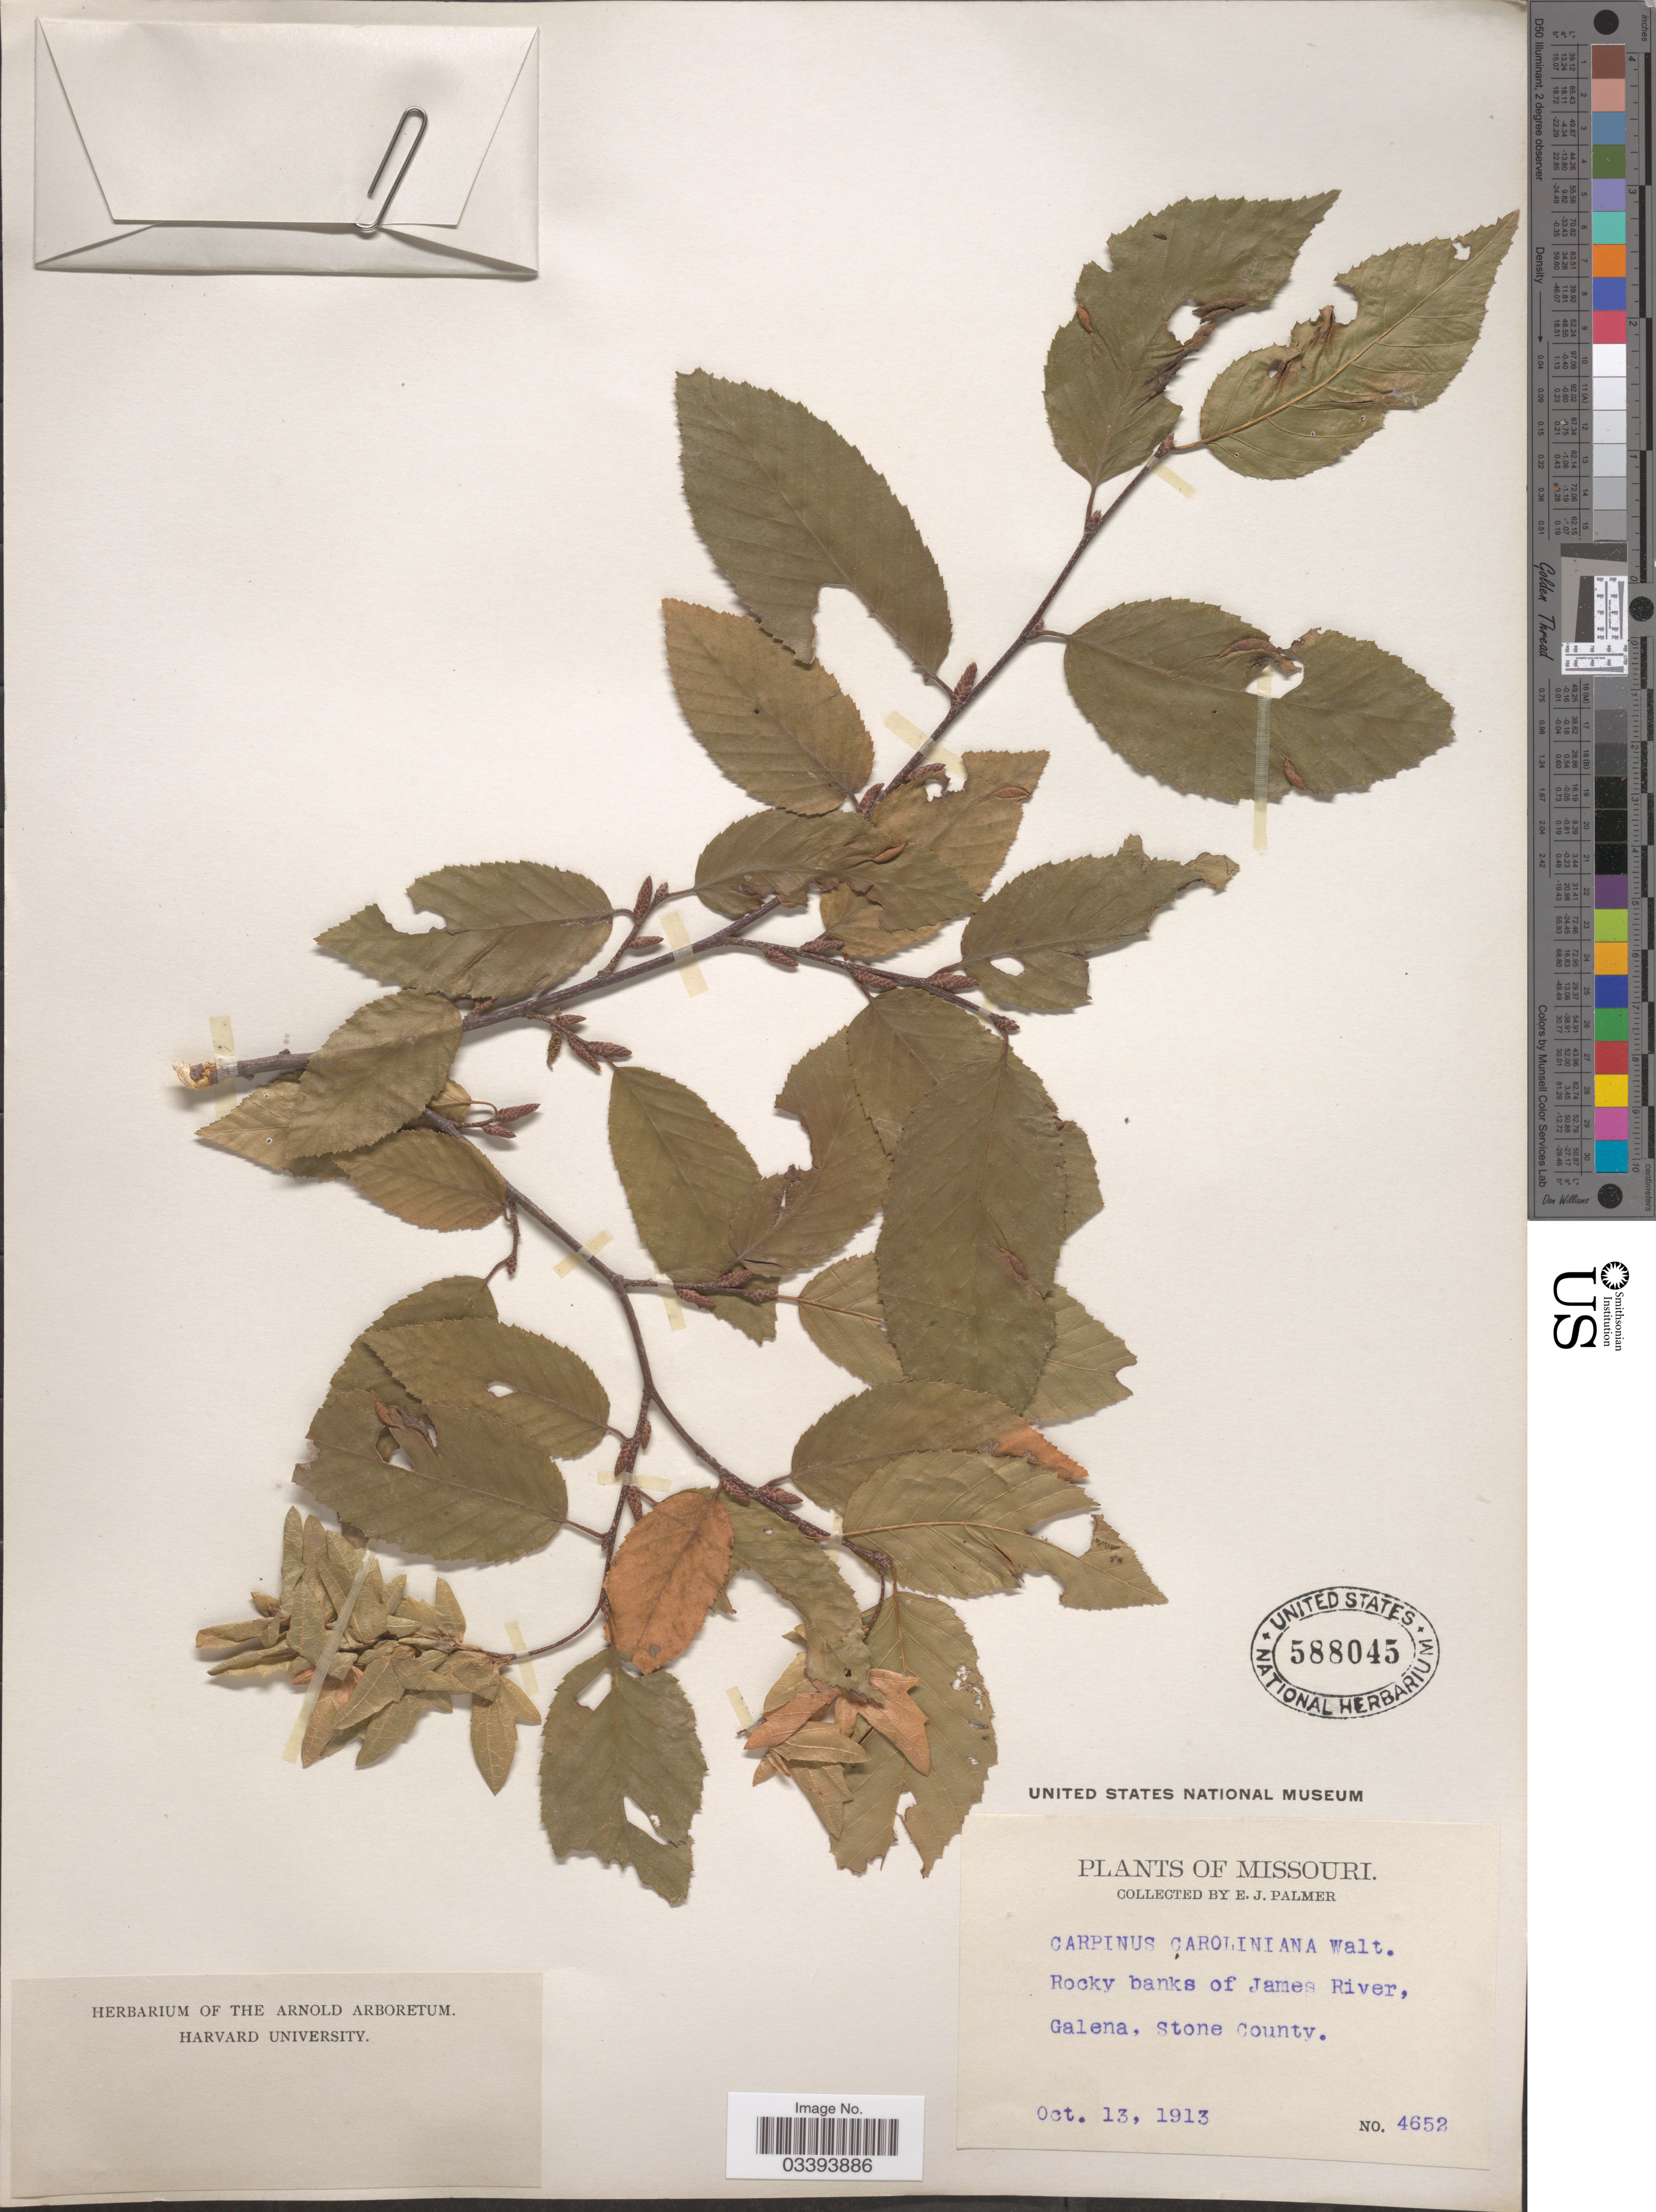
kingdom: Plantae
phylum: Tracheophyta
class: Magnoliopsida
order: Fagales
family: Betulaceae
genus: Carpinus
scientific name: Carpinus caroliniana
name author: Walter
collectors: E. J. Palmer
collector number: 4652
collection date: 1913-10-13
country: United States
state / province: Missouri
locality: Rocky banks of James River, Galena, Stone County.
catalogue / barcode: US 588045